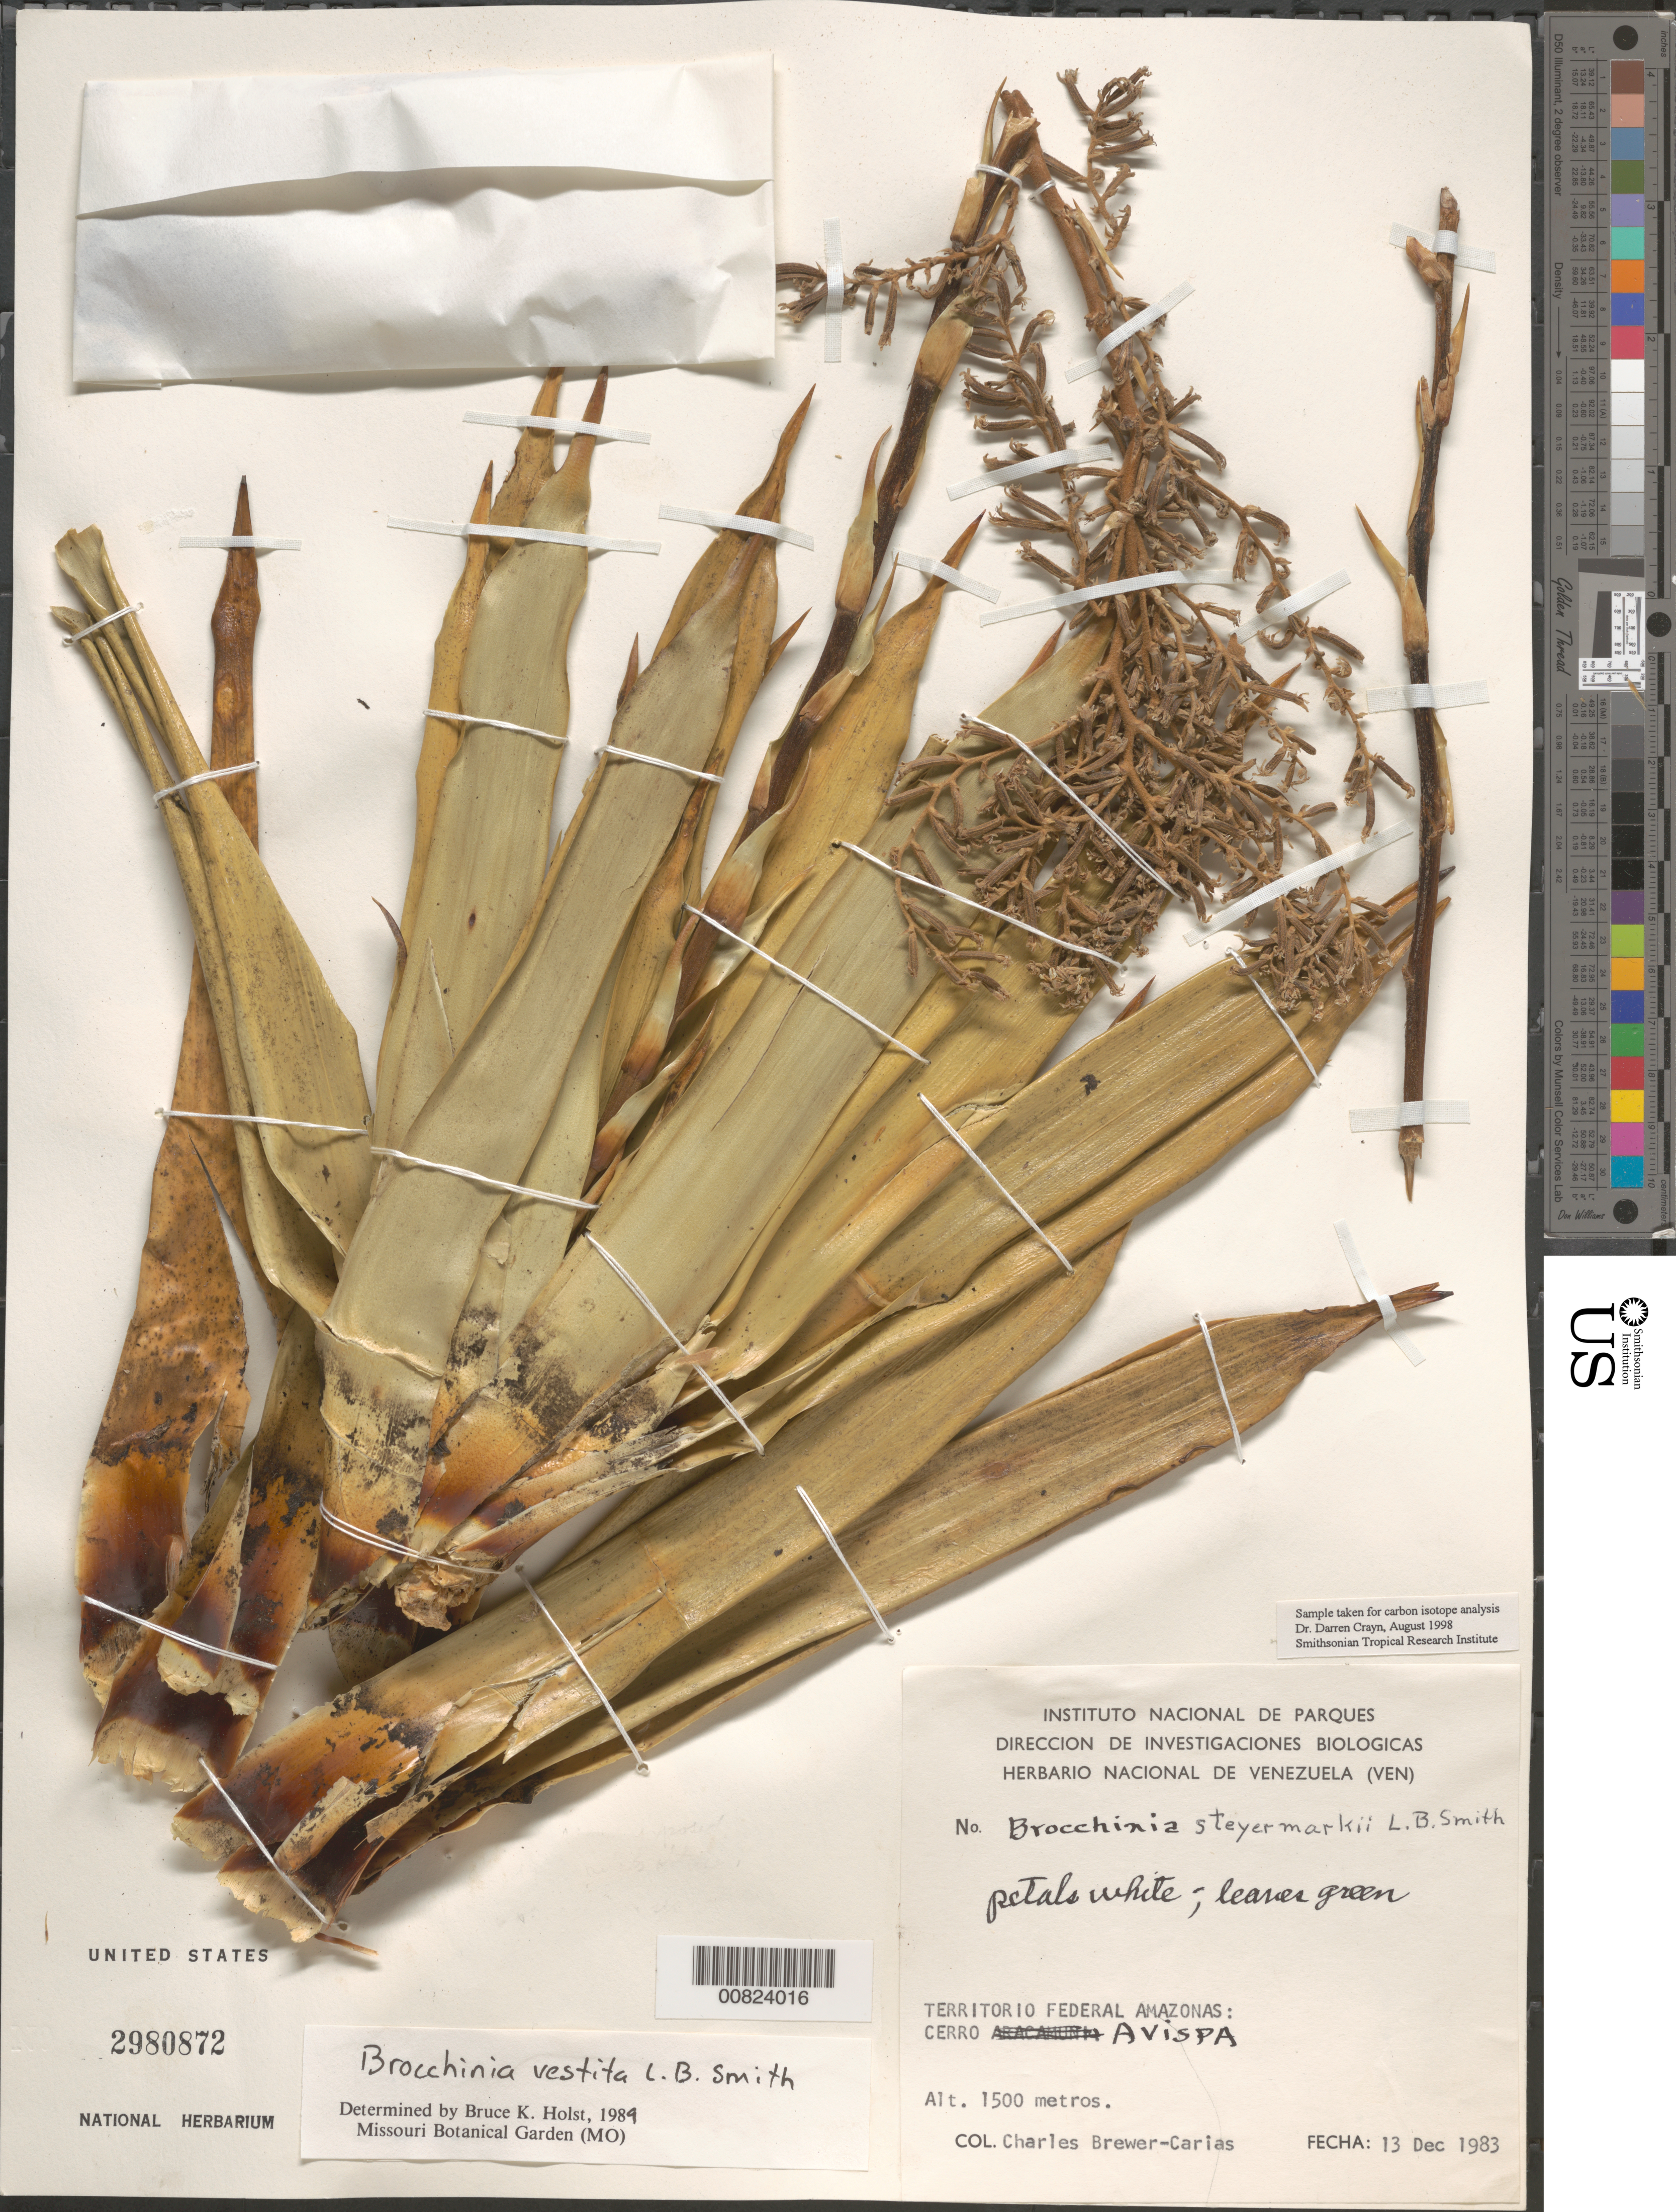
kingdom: Plantae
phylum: Tracheophyta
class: Liliopsida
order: Poales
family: Bromeliaceae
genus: Brocchinia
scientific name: Brocchinia vestita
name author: L.B. Sm.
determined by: Holst, Bruce K.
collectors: C. Brewer-Carias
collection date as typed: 13-Dec-83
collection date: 1983-12-13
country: Venezuela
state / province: Amazonas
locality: Cerro Avispa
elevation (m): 1500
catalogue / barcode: US 2980872